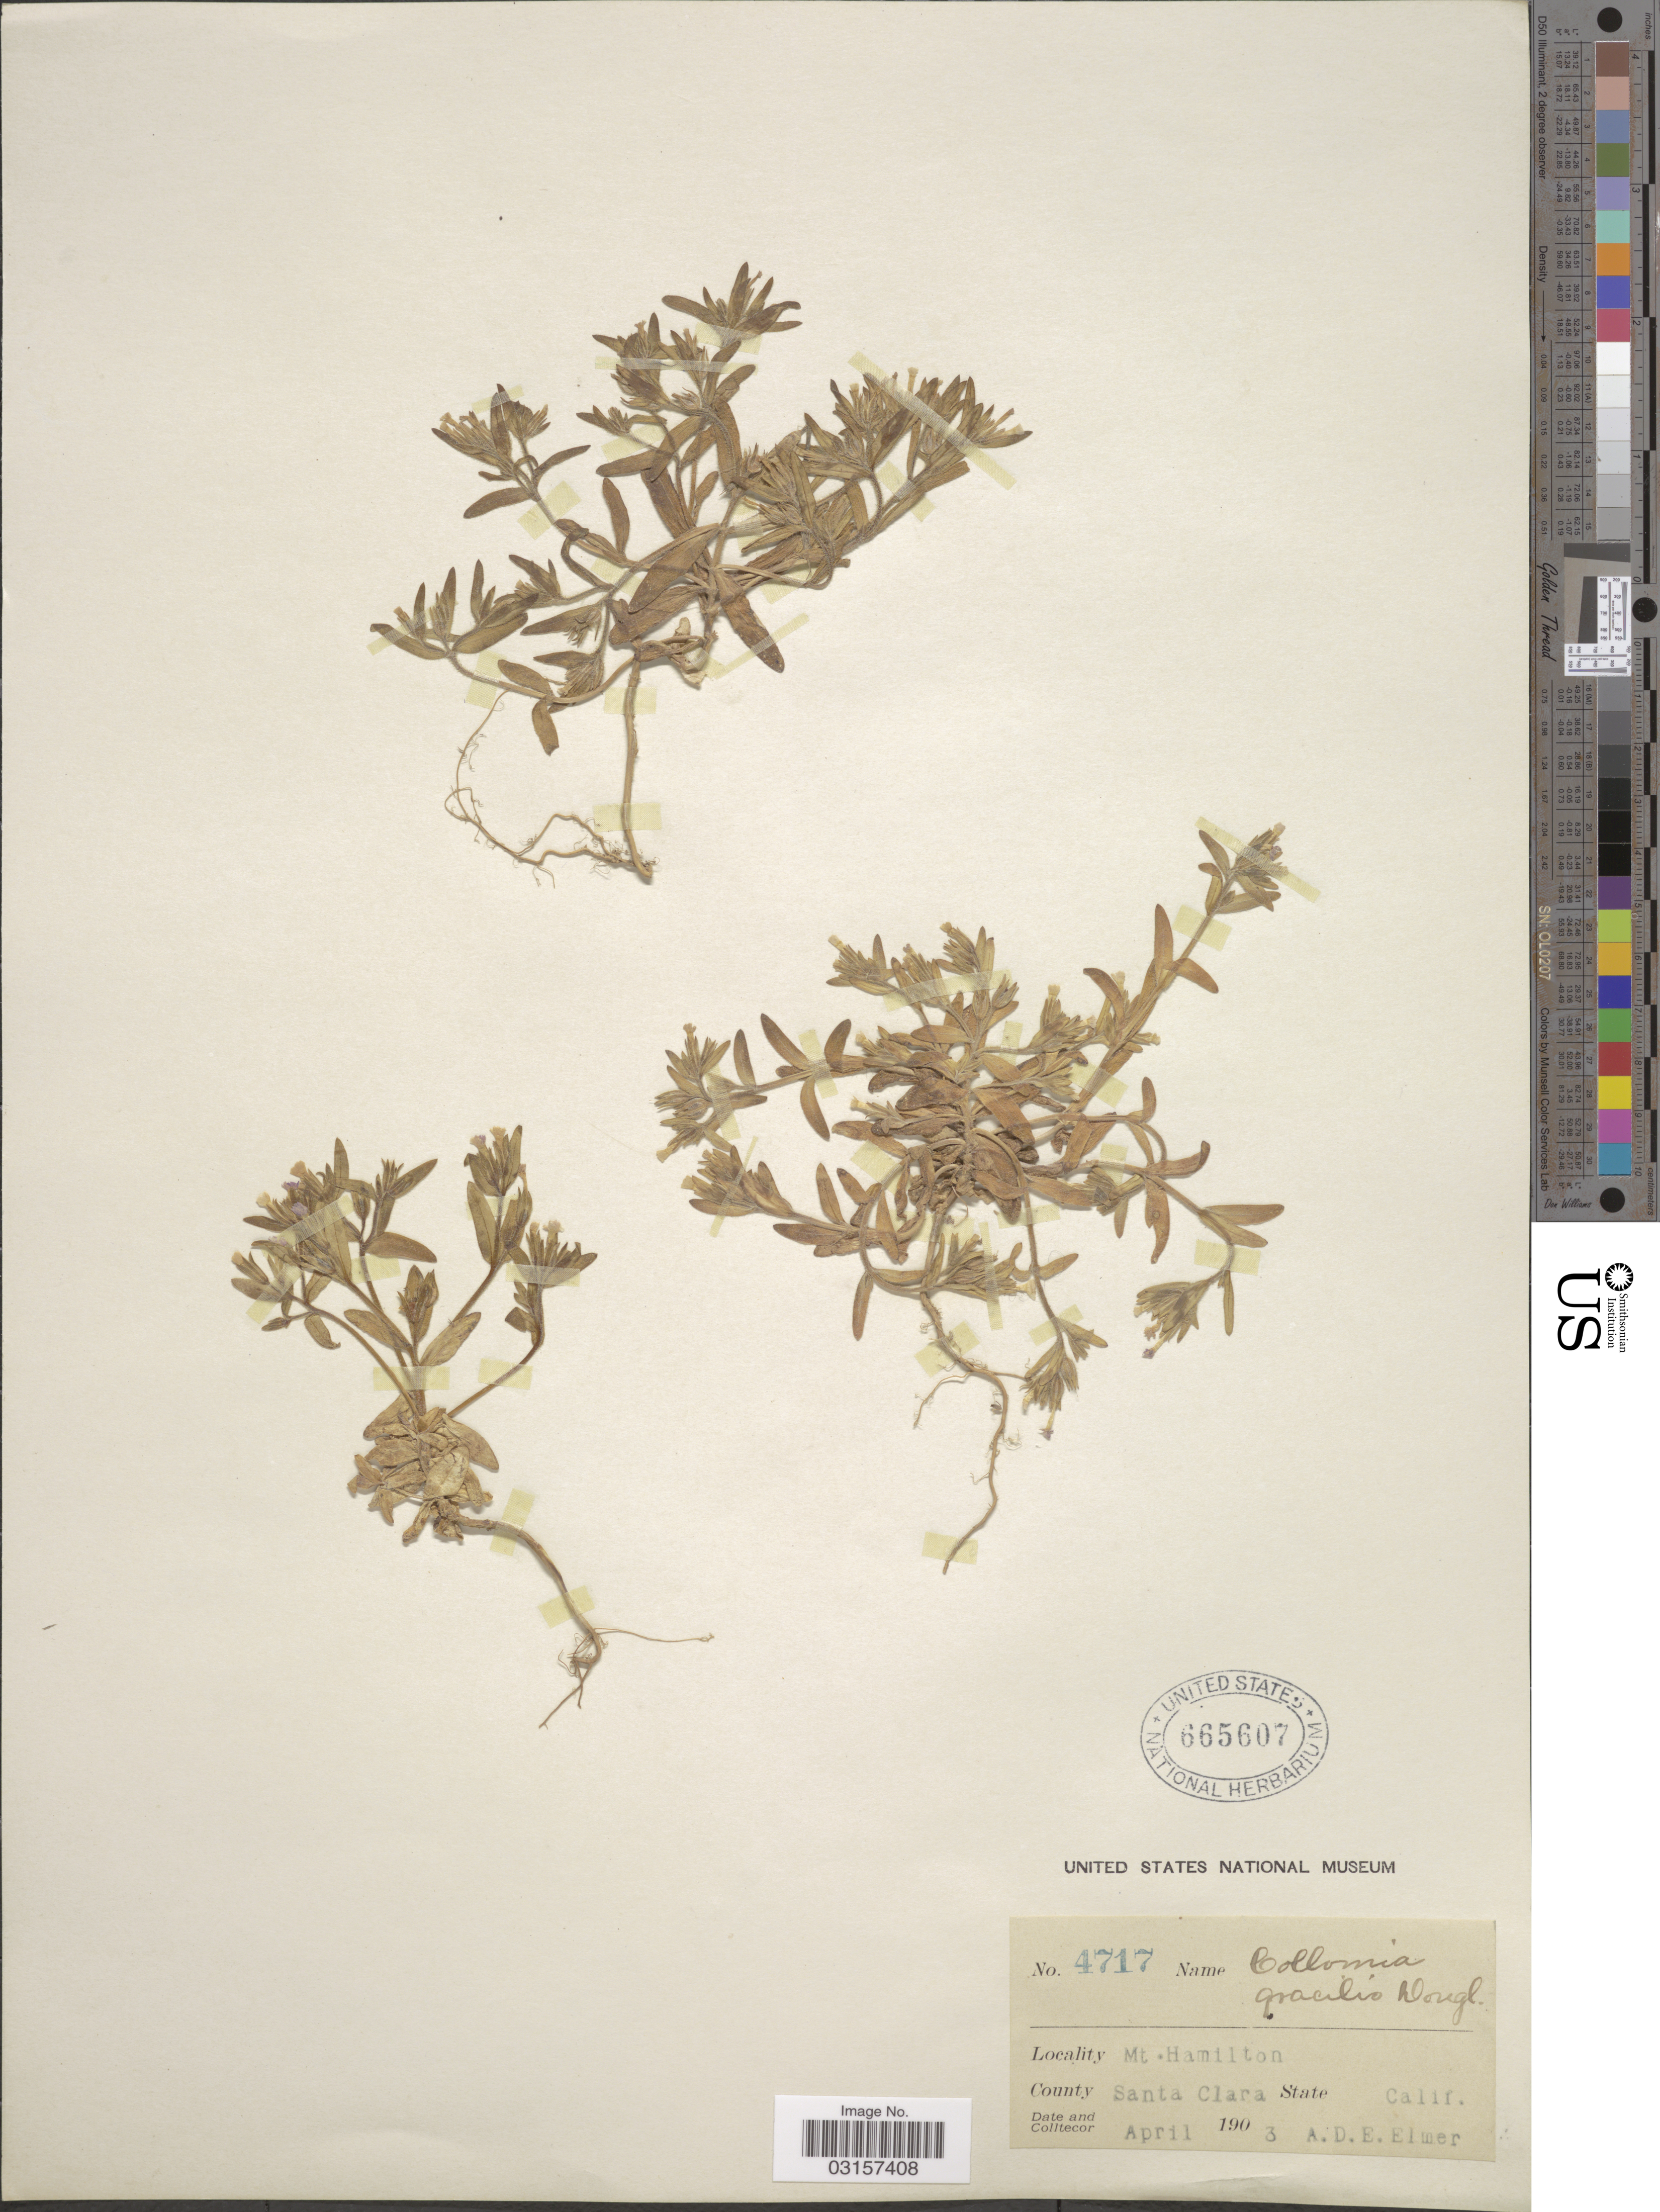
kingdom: Plantae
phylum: Tracheophyta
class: Magnoliopsida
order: Ericales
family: Polemoniaceae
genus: Microsteris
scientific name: Microsteris gracilis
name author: (Hook.) Greene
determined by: (US) Smithsonian Institution - National Museum of Natural History - Department of Botany (UNITED STATES)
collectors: A. D. E. Elmer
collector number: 4717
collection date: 1903-04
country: United States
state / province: California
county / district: Santa Clara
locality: Mt. Hamilton, County Santa Clara.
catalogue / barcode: US 665607